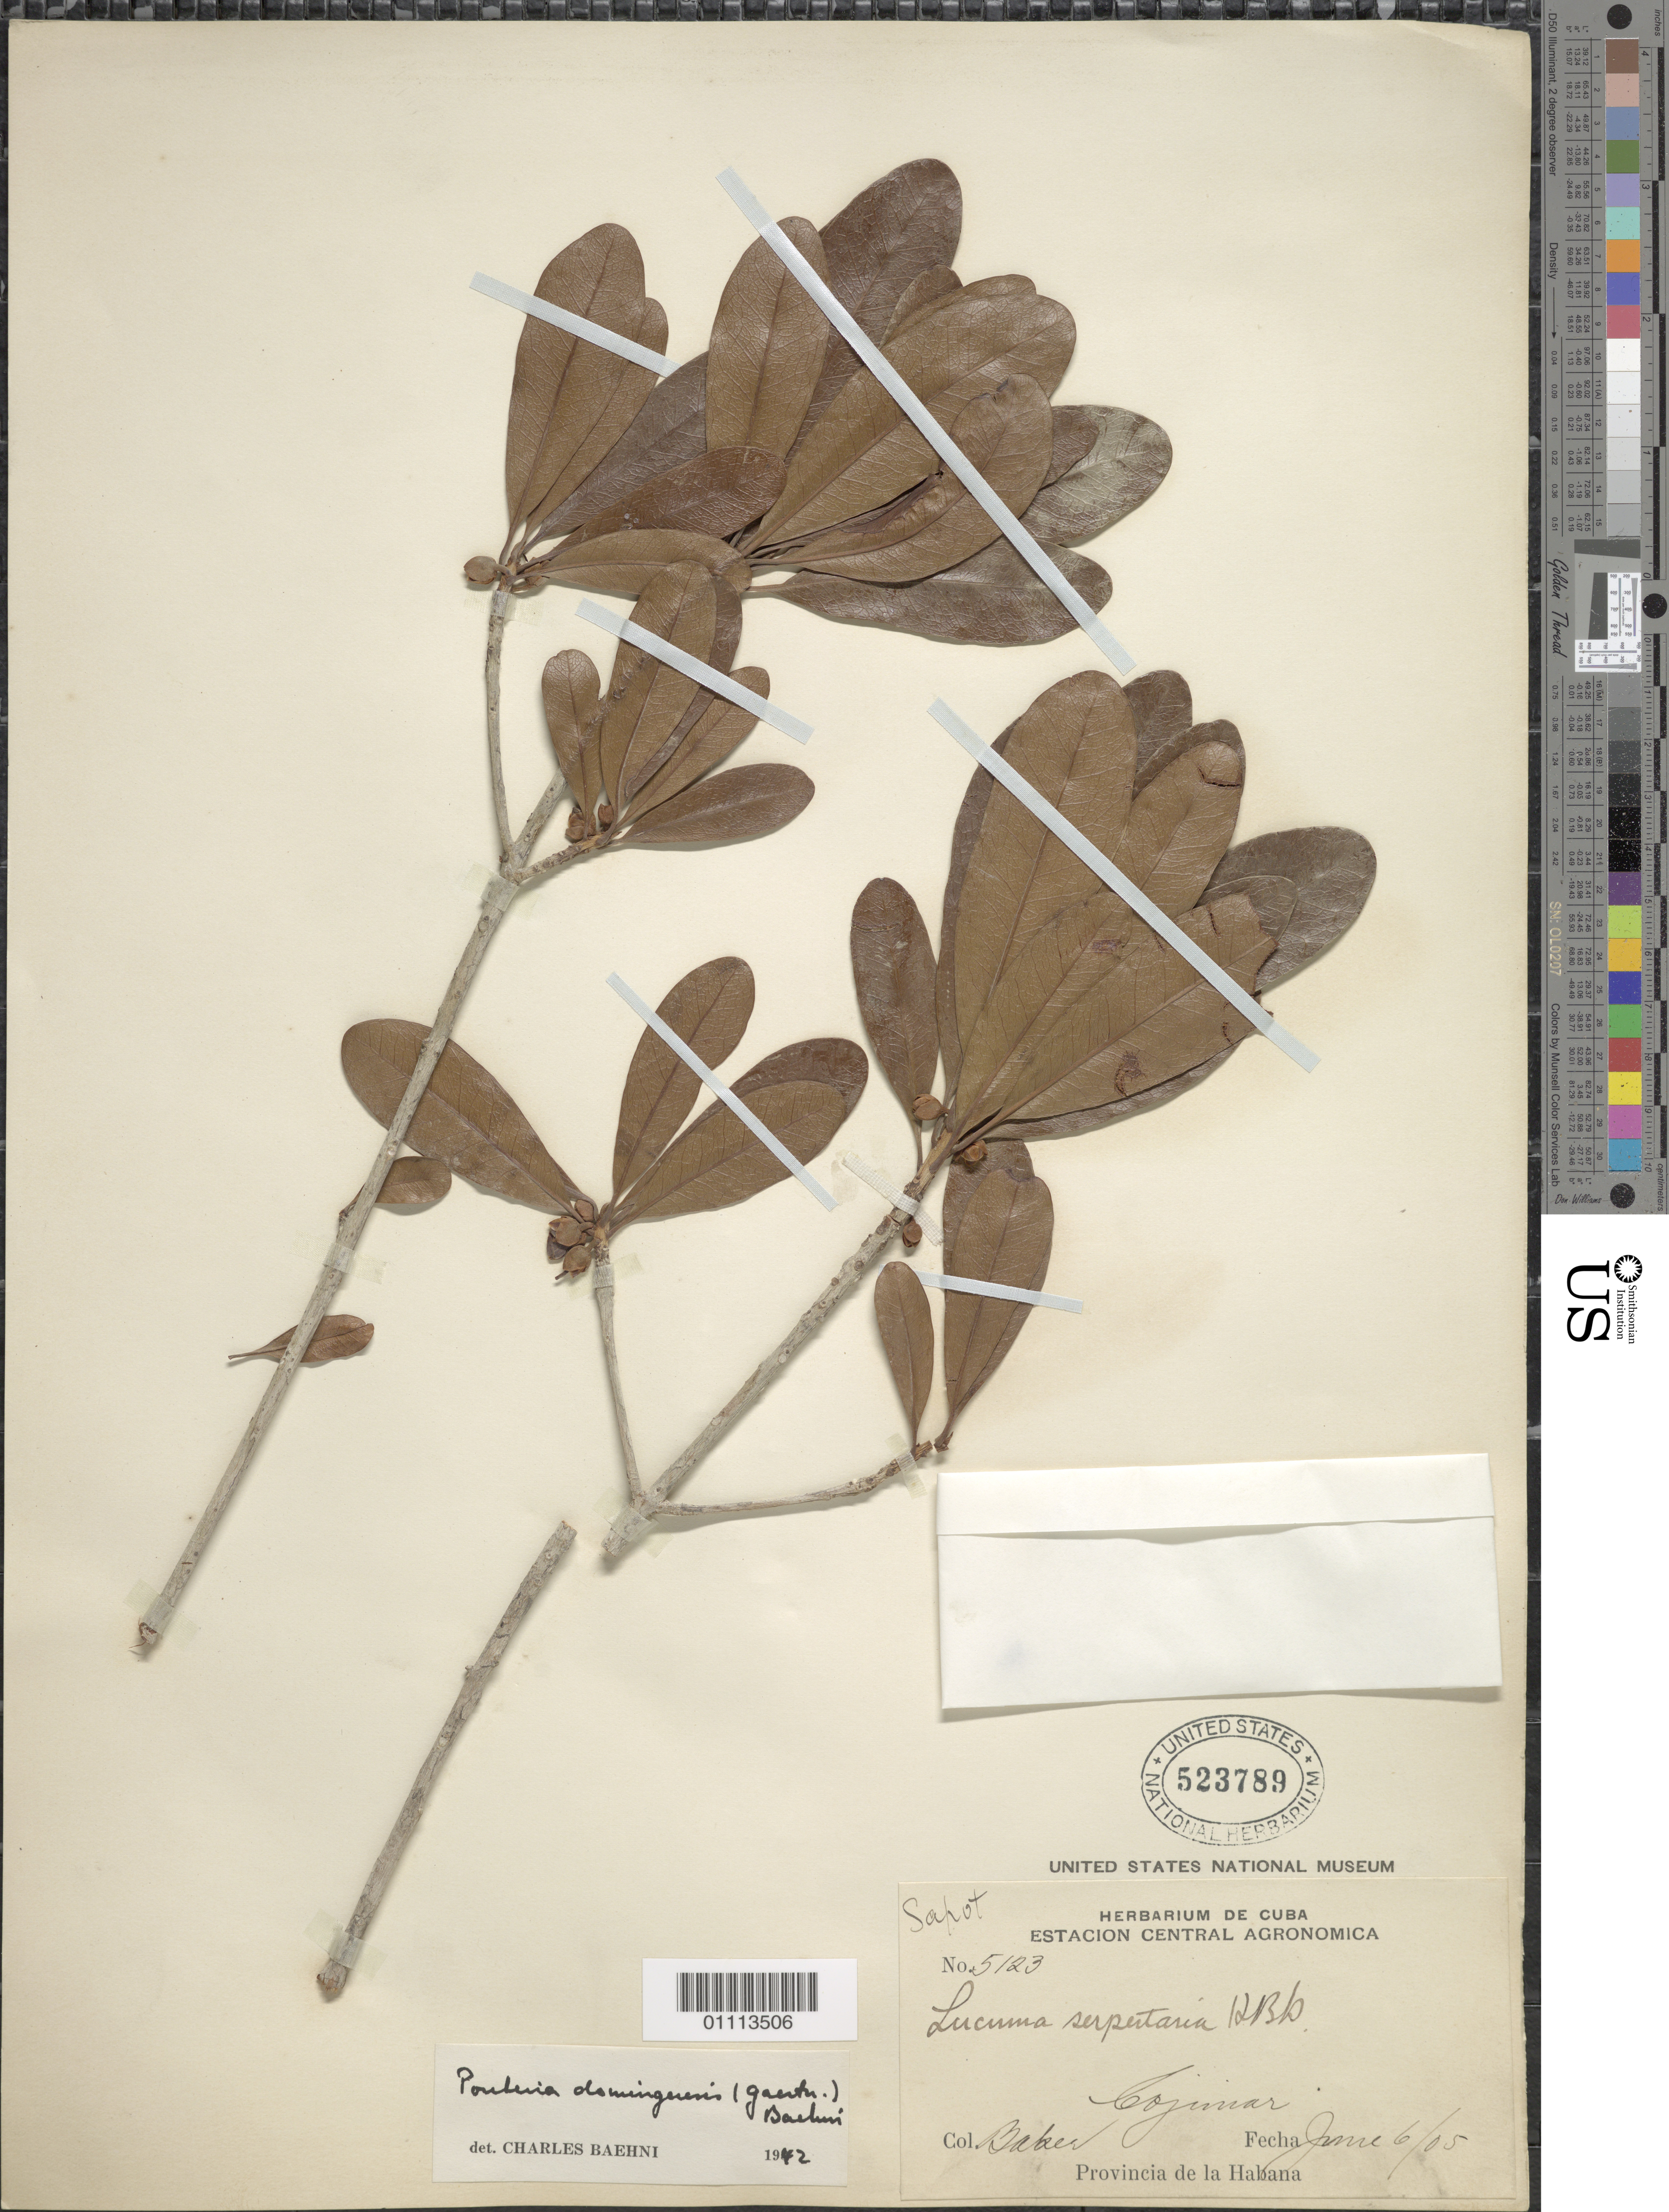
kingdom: Plantae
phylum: Tracheophyta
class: Magnoliopsida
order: Ericales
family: Sapotaceae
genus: Pouteria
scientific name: Pouteria domingensis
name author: (C.F. Gaertn.) Baehni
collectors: C. F. Baker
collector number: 5123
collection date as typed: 06 Jun 1905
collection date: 1905-06-06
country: Cuba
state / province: La Habana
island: Cuba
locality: Cojinar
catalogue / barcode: US 523789